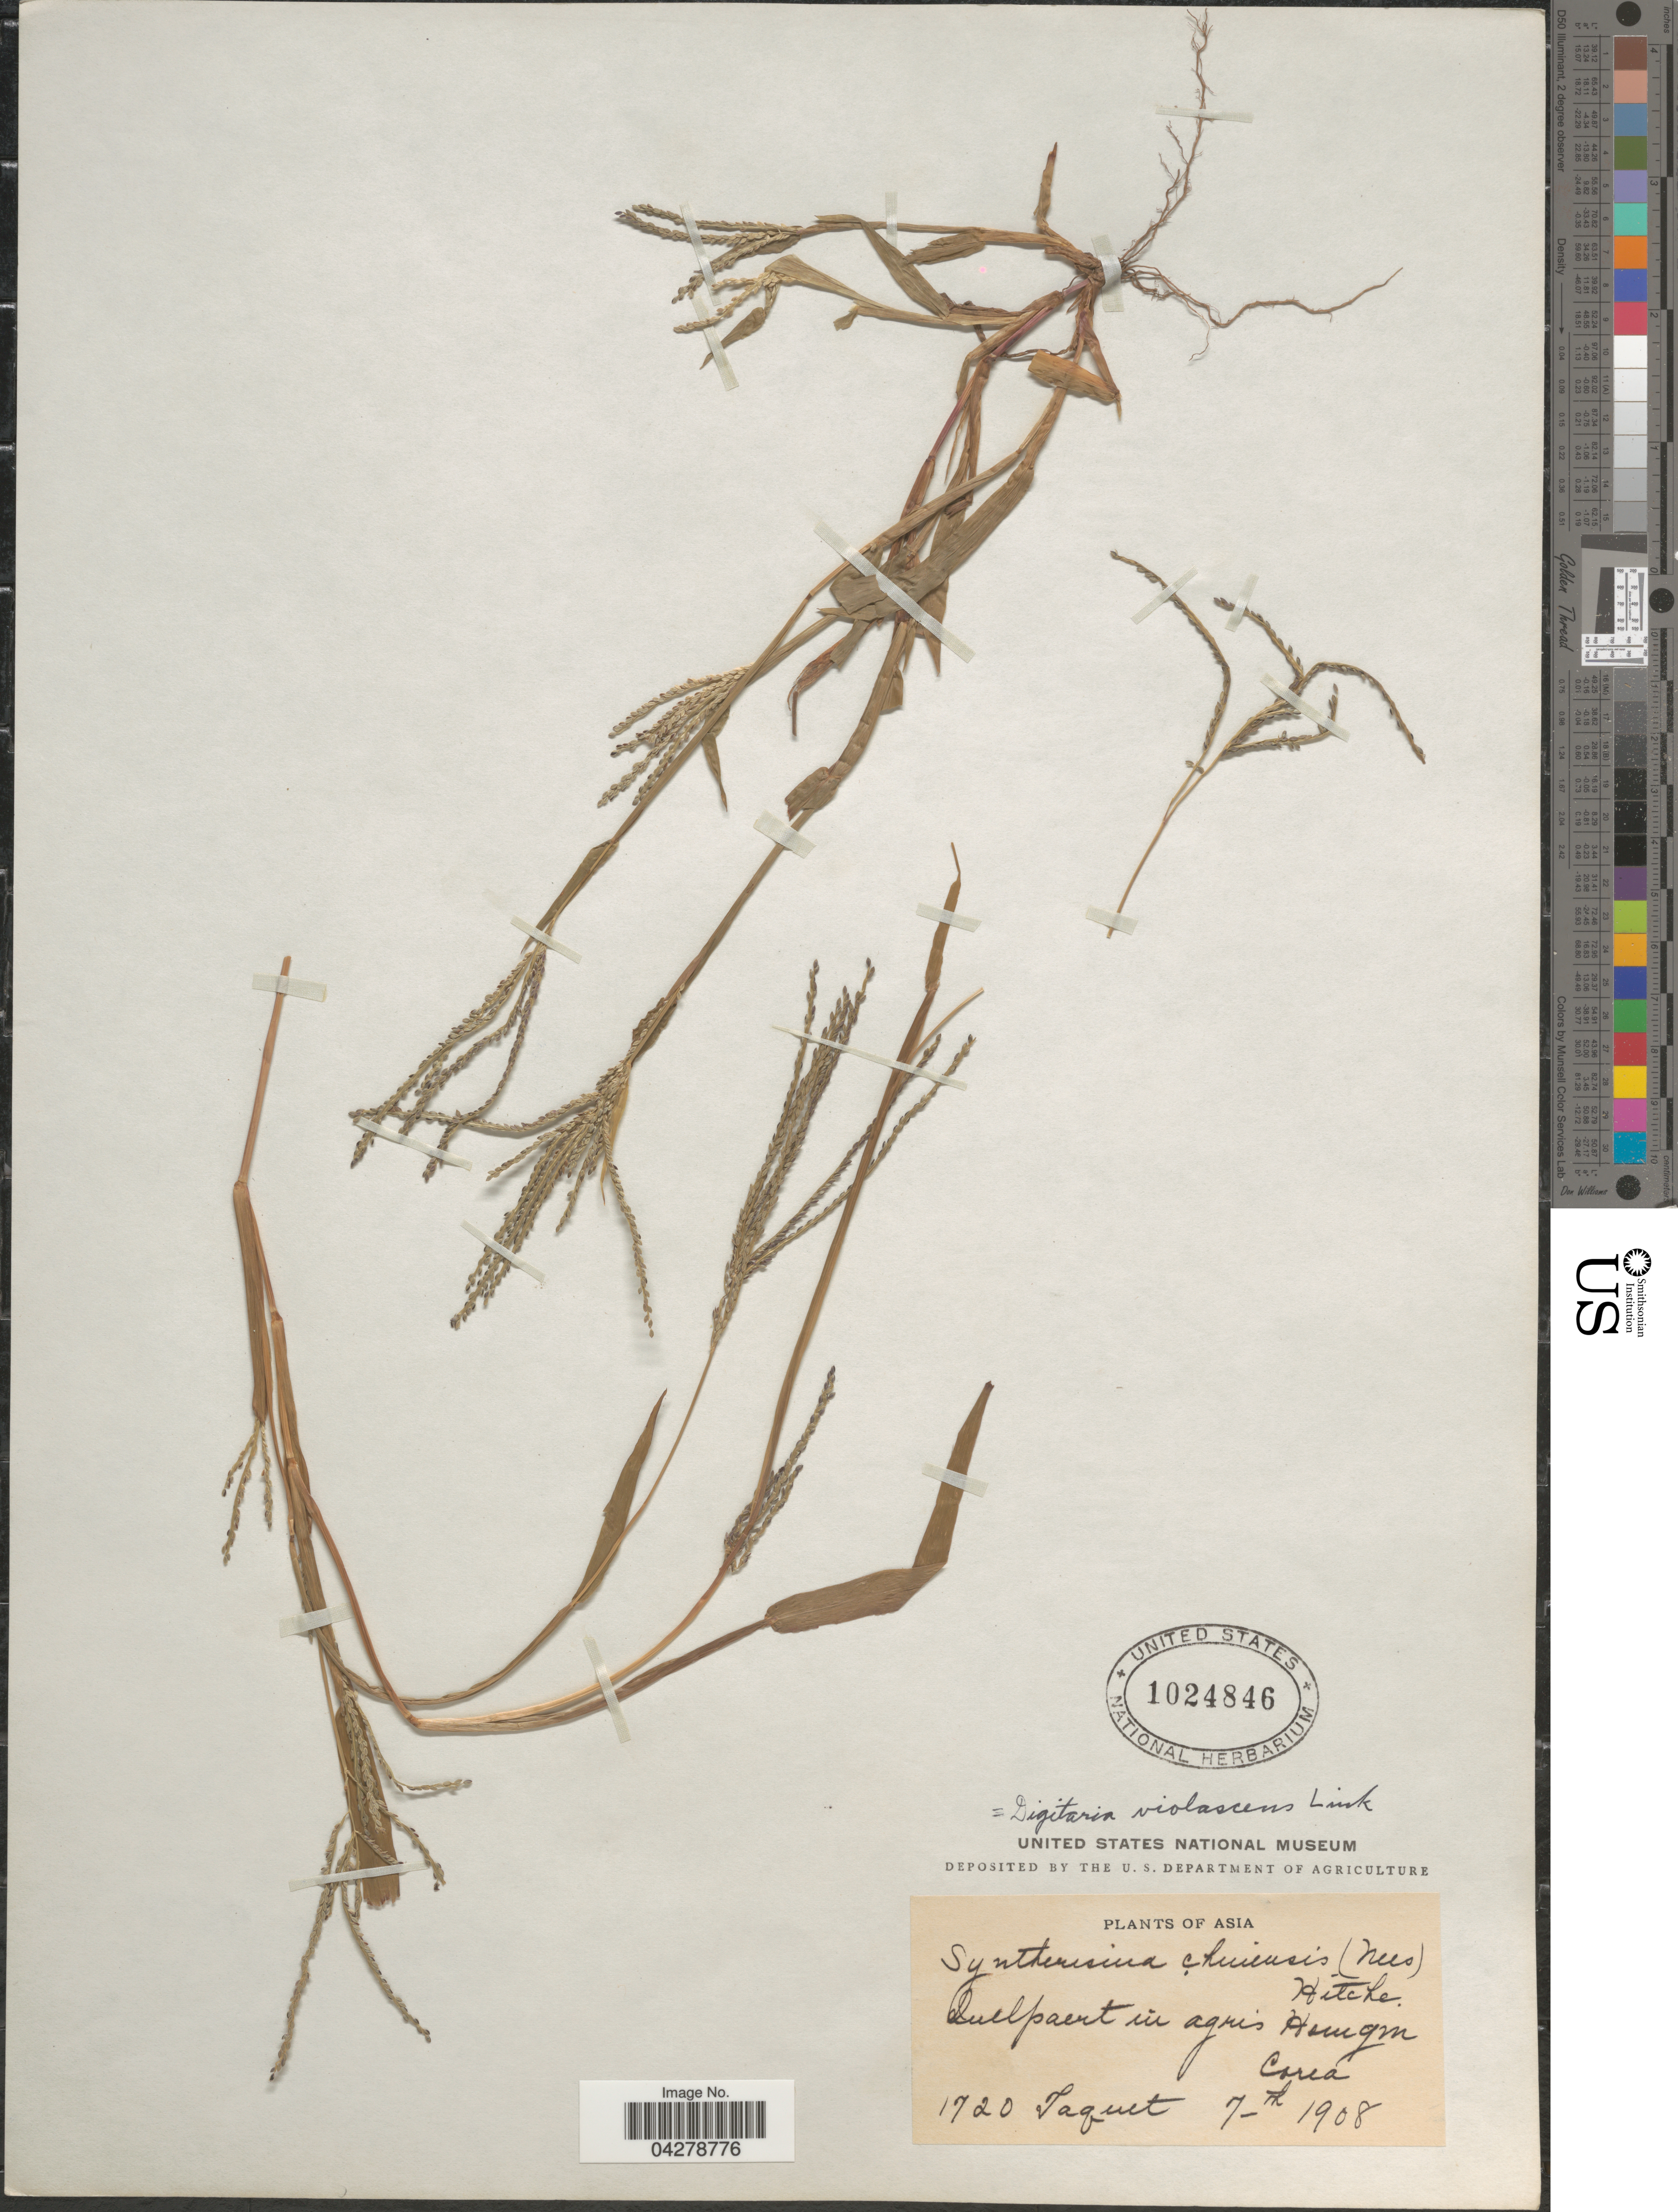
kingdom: Plantae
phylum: Tracheophyta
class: Liliopsida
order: Poales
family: Poaceae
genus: Digitaria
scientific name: Digitaria violascens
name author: Link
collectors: -. Jaquet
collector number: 1720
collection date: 1908-07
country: South Korea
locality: Quelpart Island (Quelpart Island) . Corea.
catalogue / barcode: US 1024846